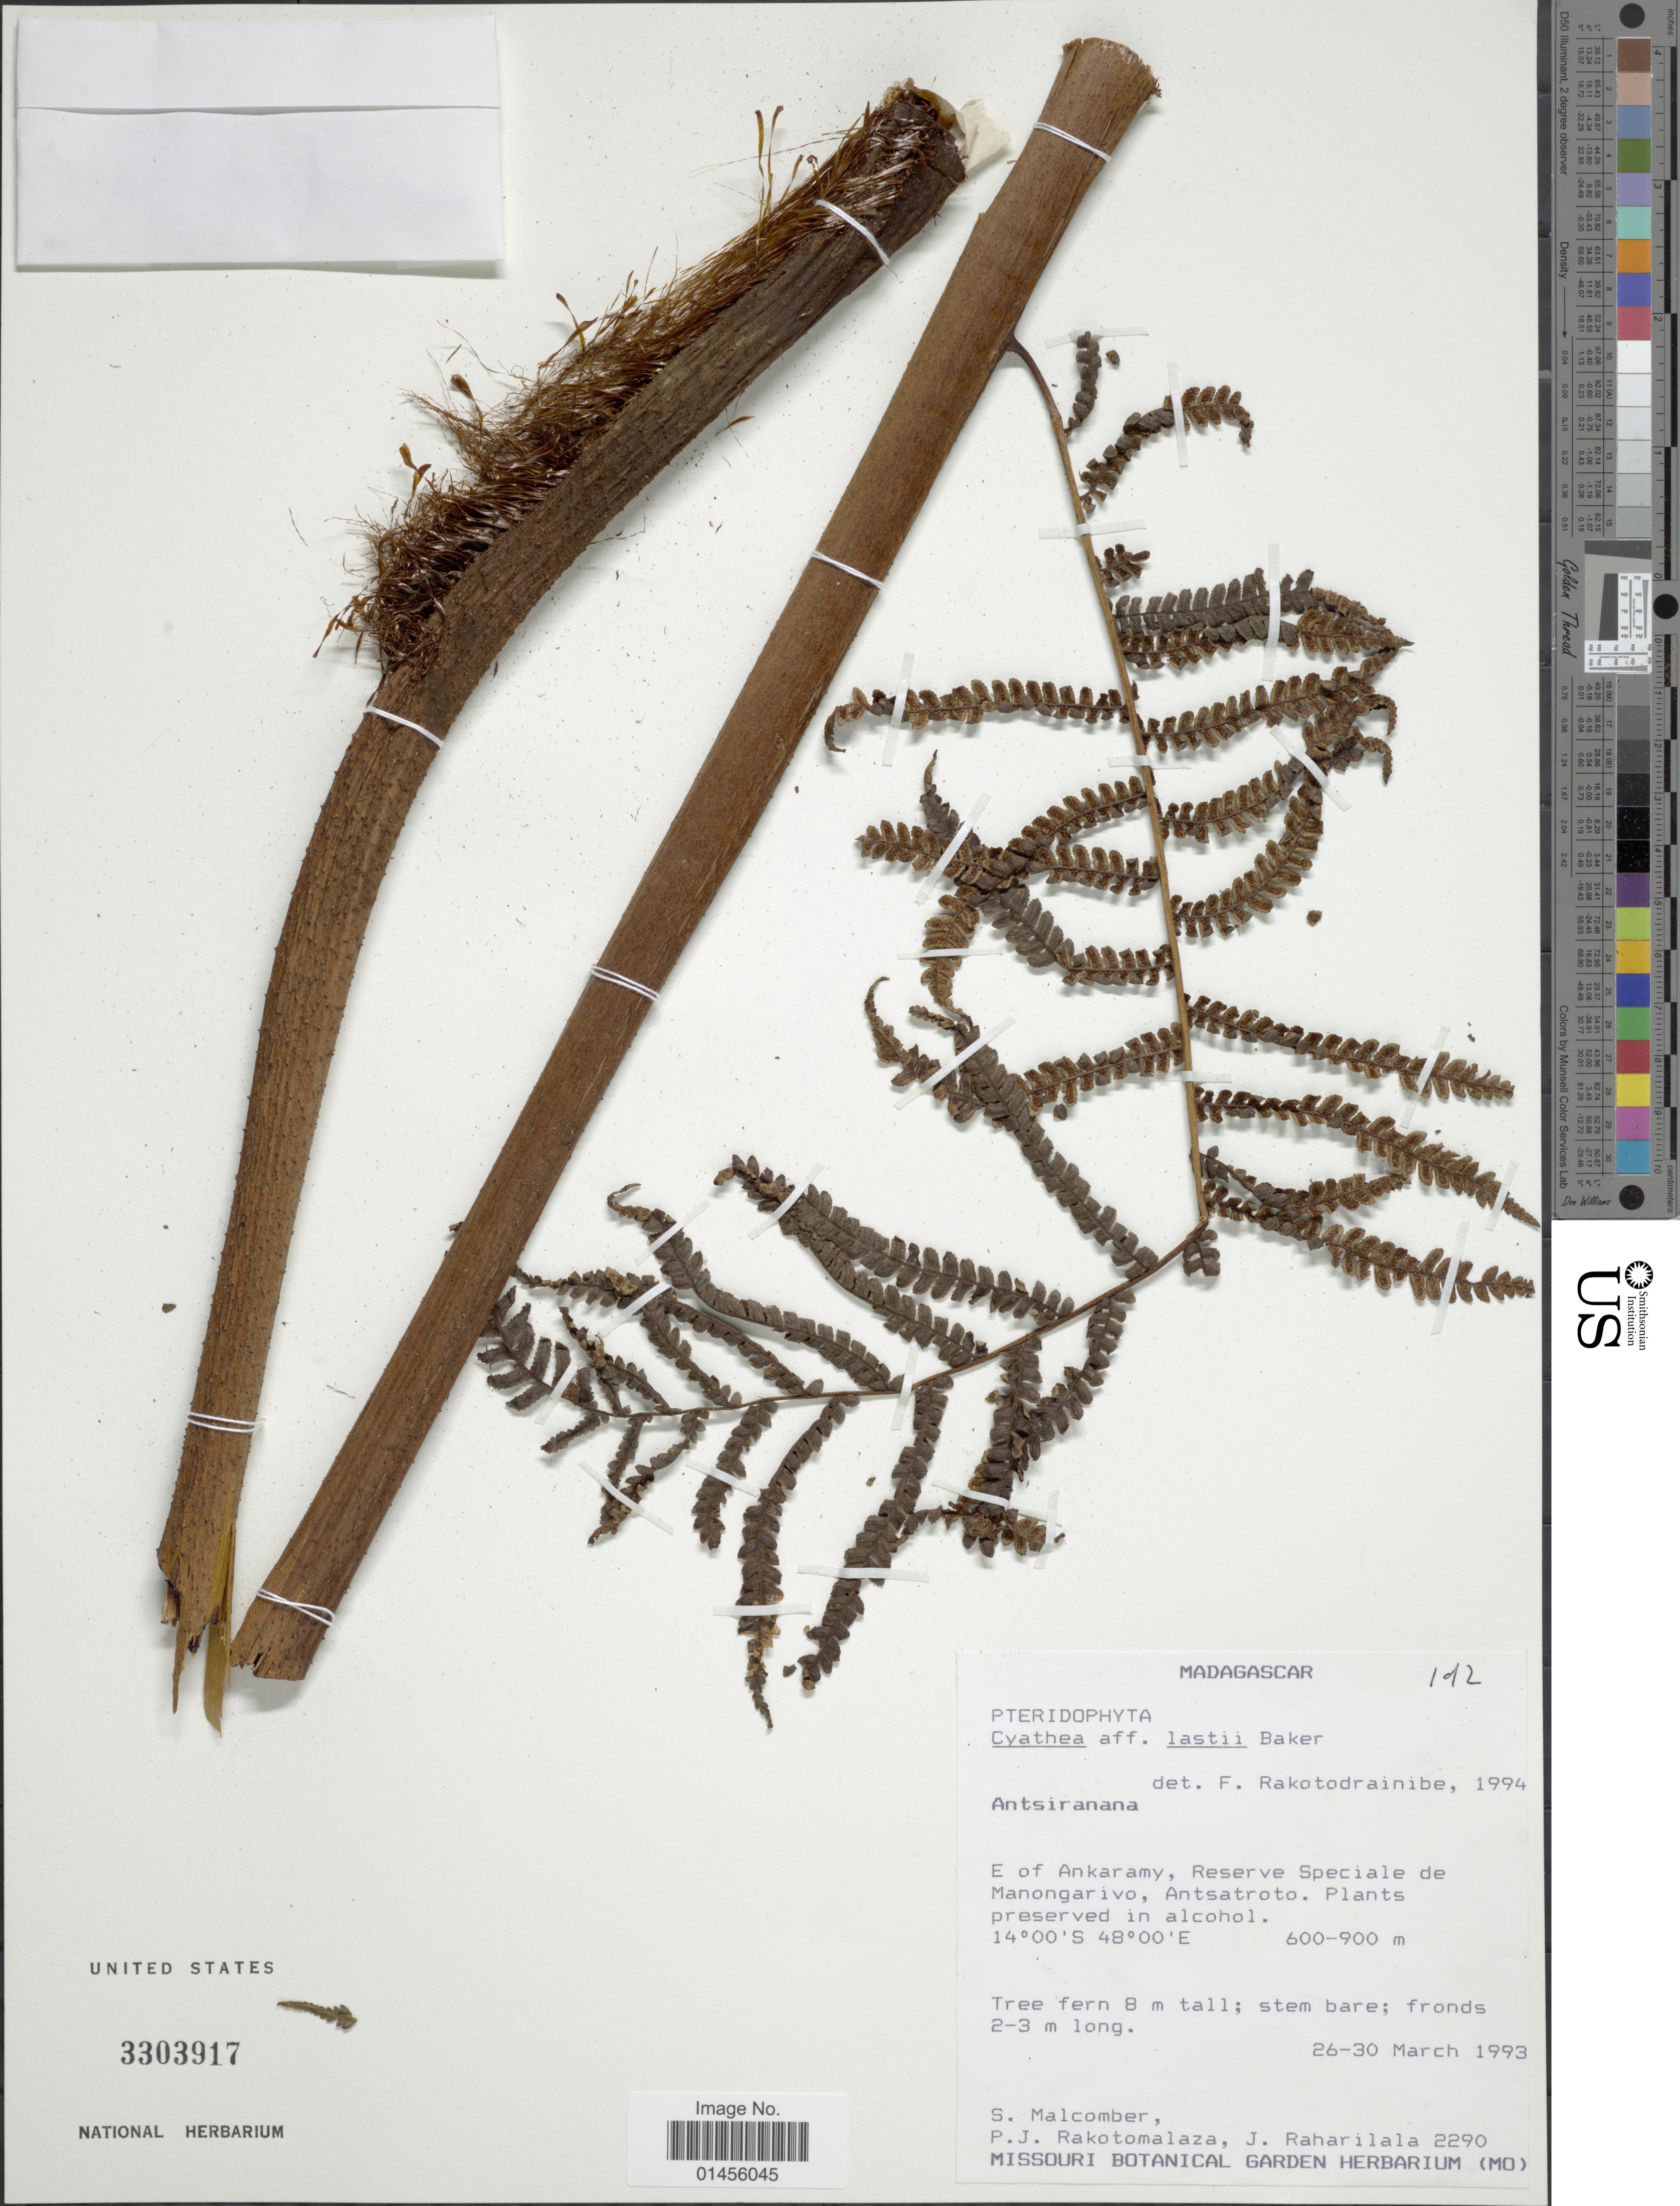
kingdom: Plantae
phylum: Tracheophyta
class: Polypodiopsida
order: Cyatheales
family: Cyatheaceae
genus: Alsophila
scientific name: Alsophila lastii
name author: (Baker) R.M. Tryon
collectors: S. T. Malcomber, P. J. Rakotomalaza & J. I. Raharilala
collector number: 2290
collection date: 1993-03-26/1993-03-30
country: Madagascar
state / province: Diana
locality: E of Ankaramy, Reserve Speciale de Manongarivo, Antsatroto, Plants preserved in alcohol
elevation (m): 600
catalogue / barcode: US 3303917